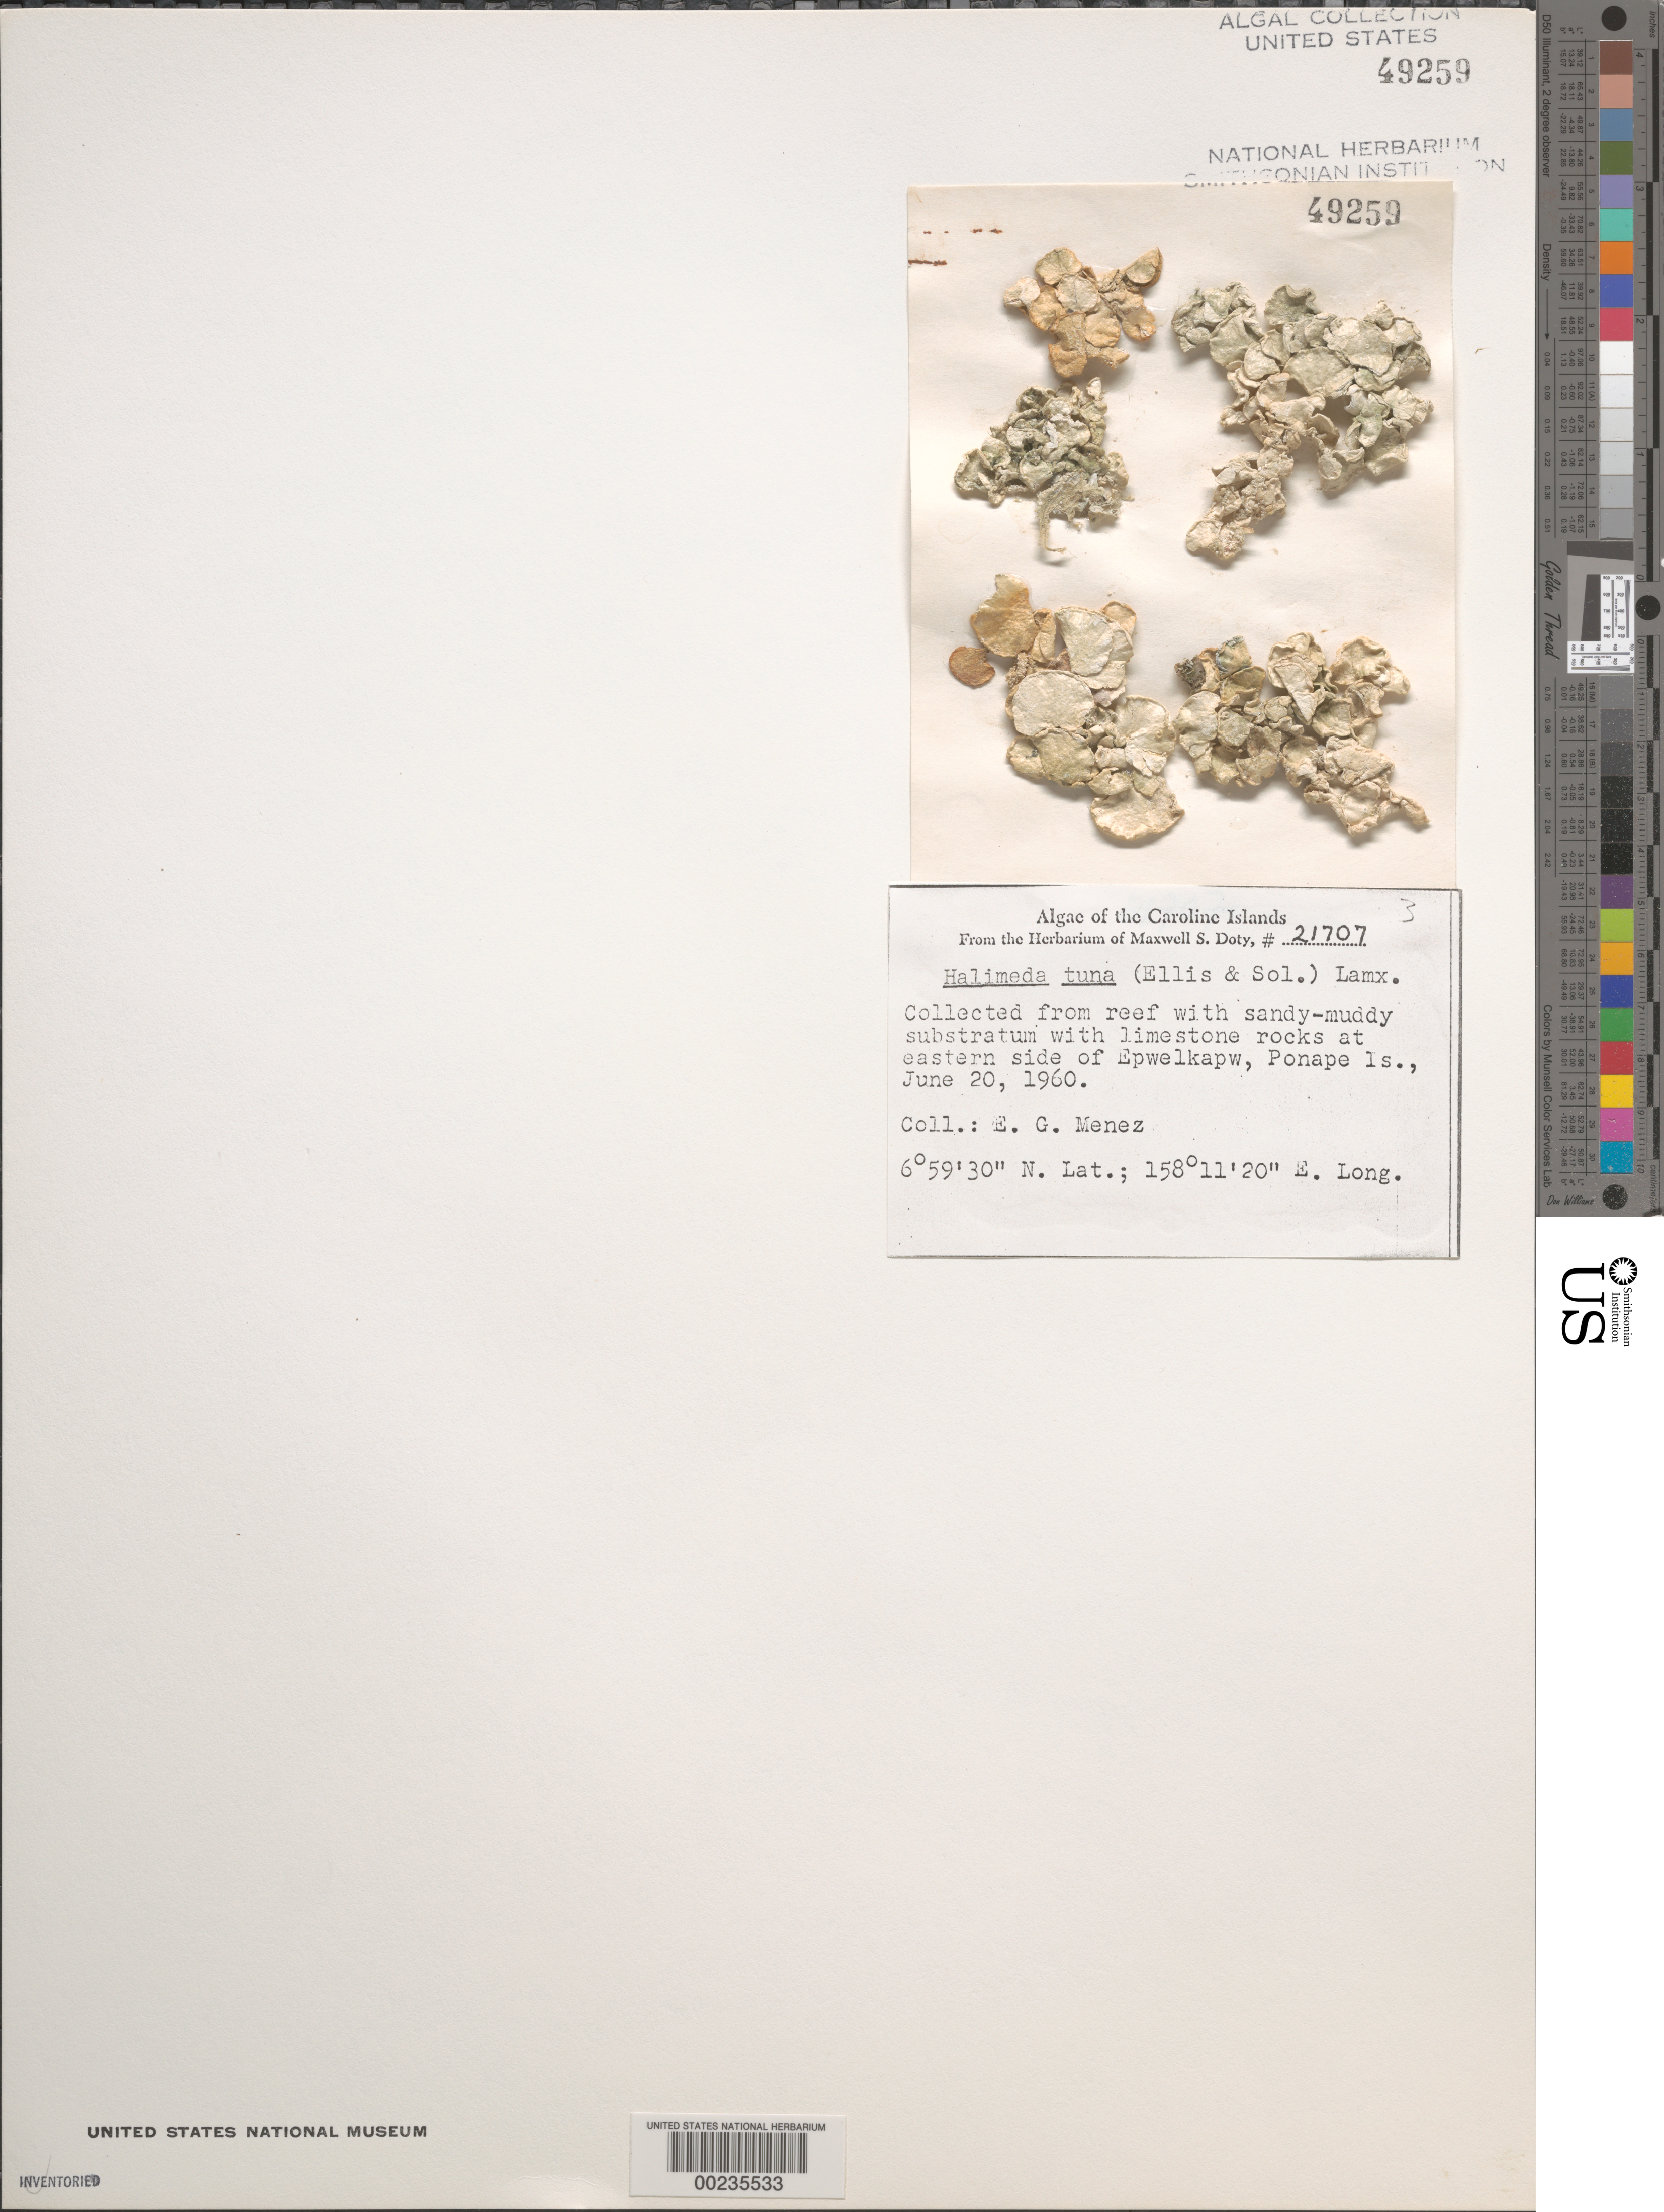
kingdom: Plantae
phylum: Chlorophyta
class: Ulvophyceae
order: Bryopsidales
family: Halimedaceae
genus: Halimeda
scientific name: Halimeda tuna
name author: (J. Ellis & Sol.) J.V.Lamouroux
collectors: Meñez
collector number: MSD 21707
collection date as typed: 20 Jun 1960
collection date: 1960-06-20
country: Micronesia, Federated States of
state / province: Pohnpei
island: Pohnpei [Ponape] Islands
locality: Epwelkapw Islet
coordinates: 6 59' 30" N, 158 11' 20" E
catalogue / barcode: US 49259